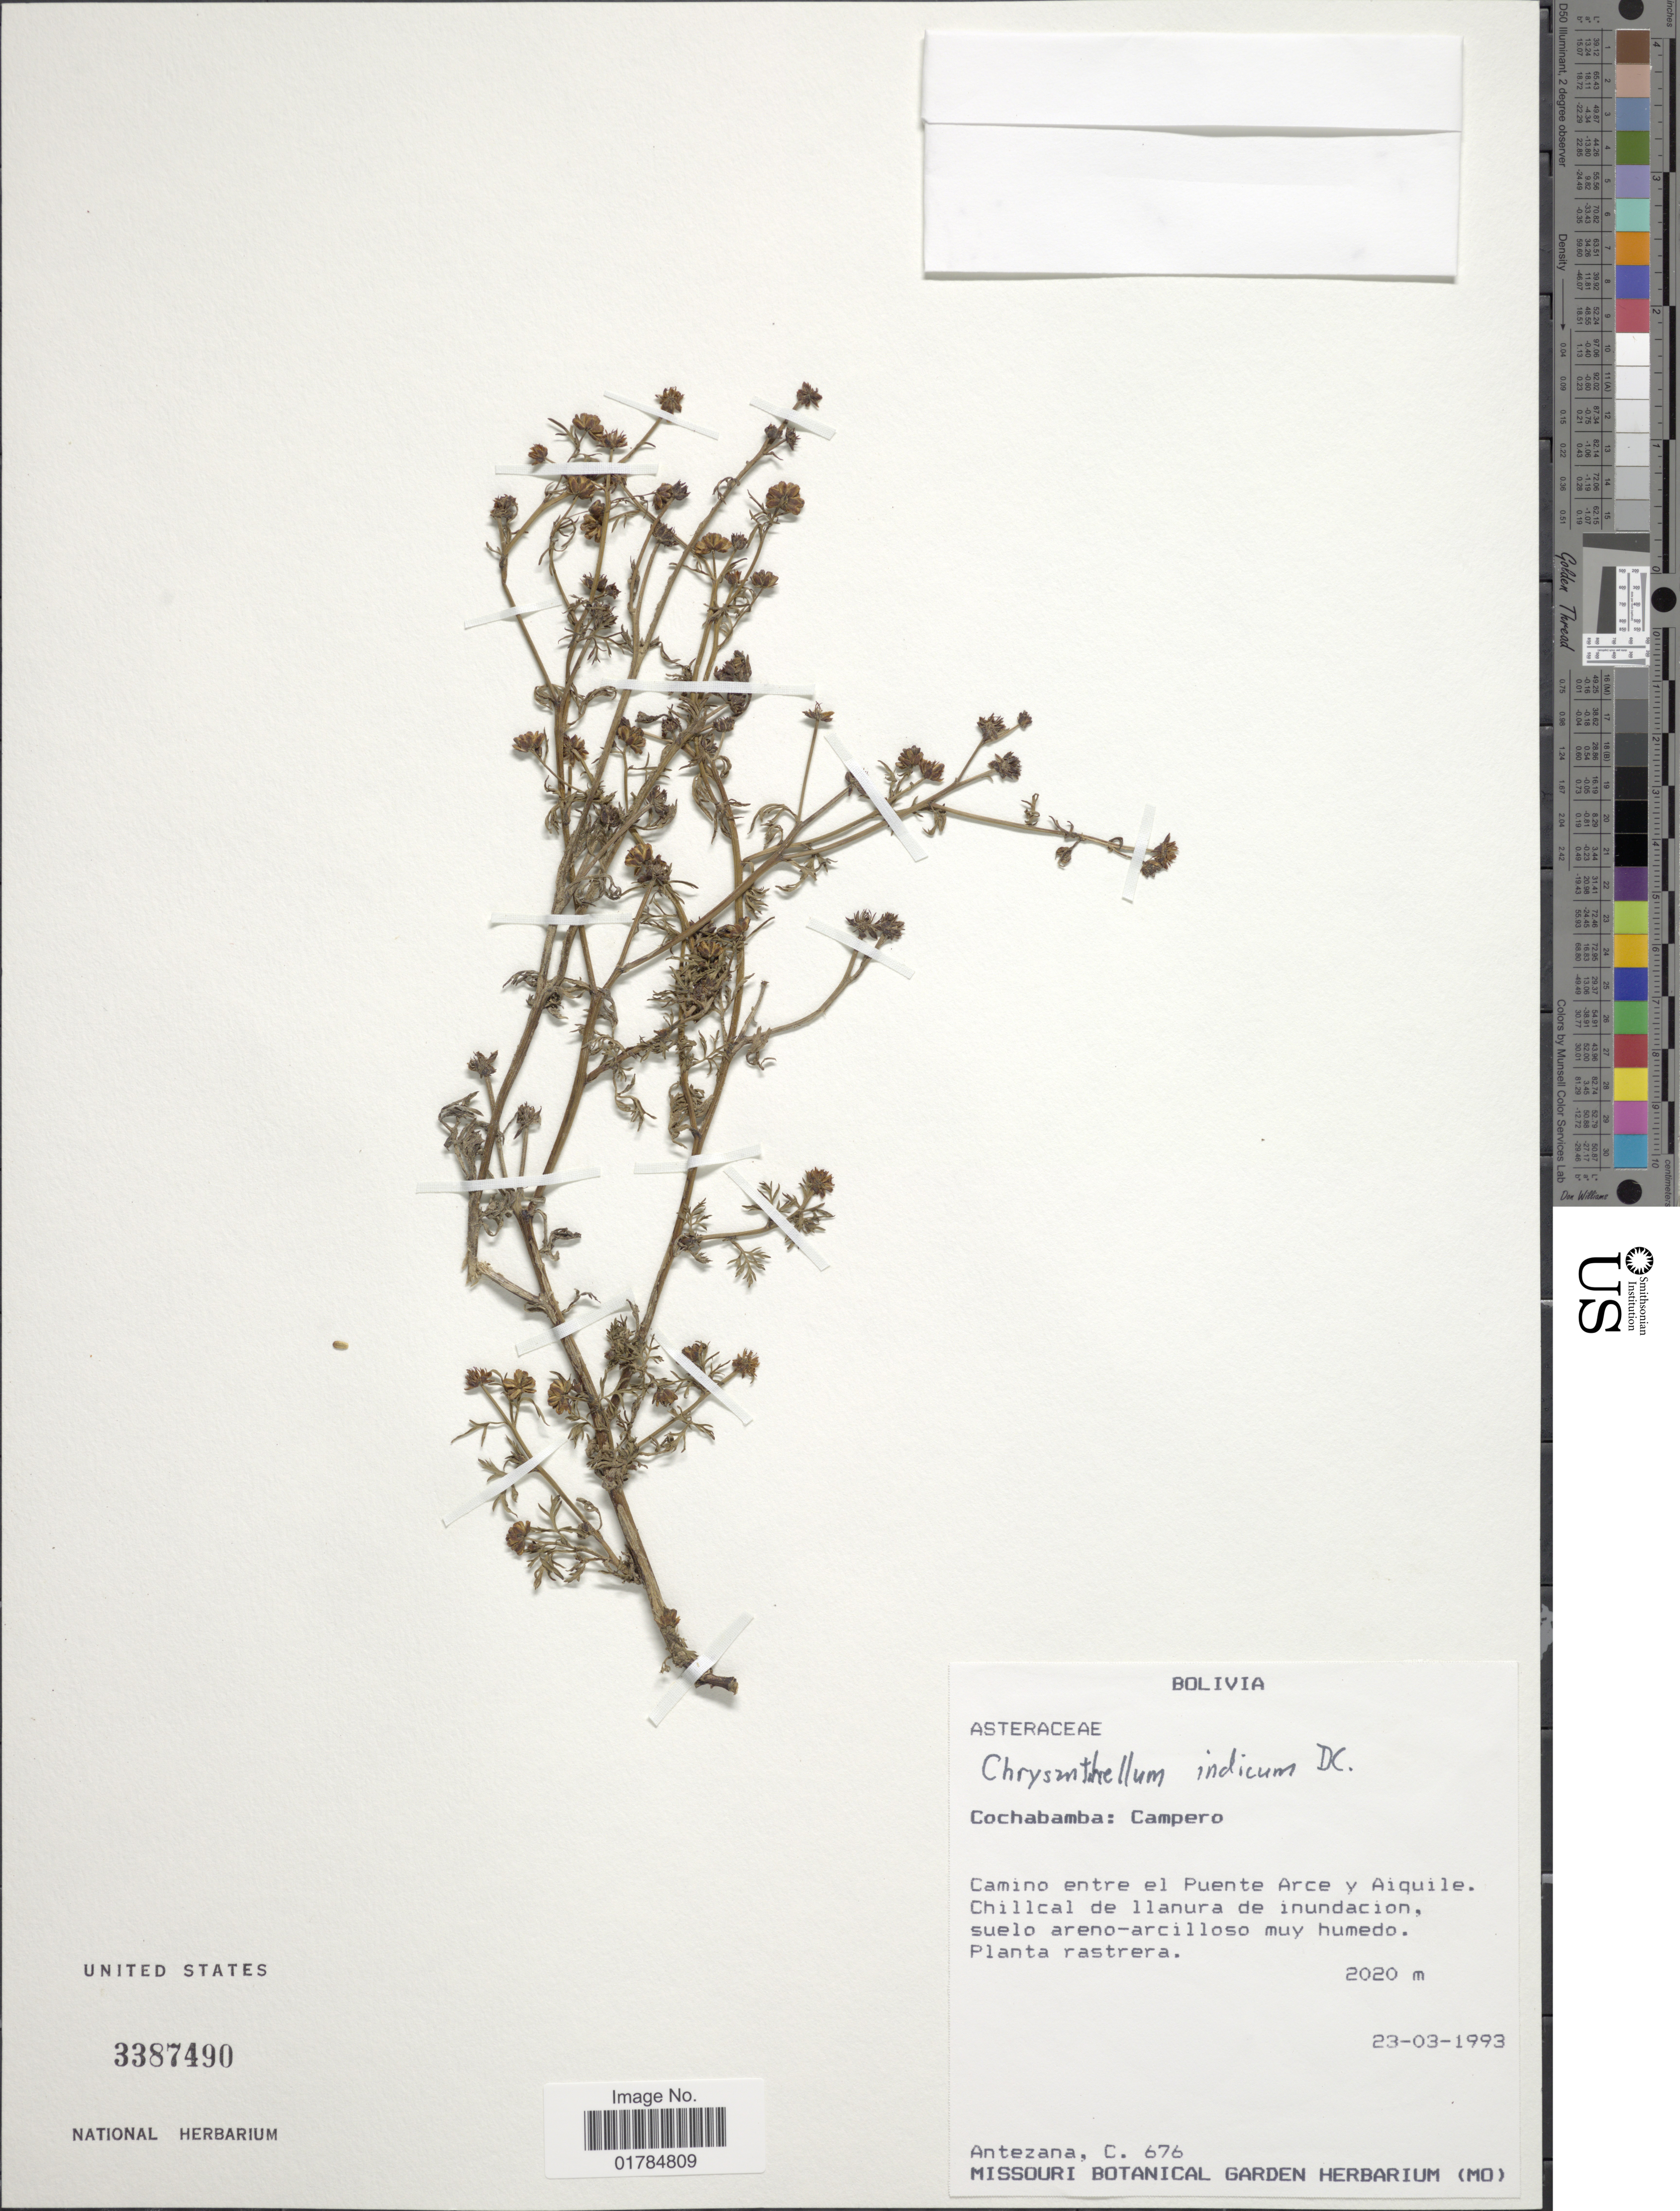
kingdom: Plantae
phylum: Tracheophyta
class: Magnoliopsida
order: Asterales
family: Asteraceae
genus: Chrysanthellum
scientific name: Chrysanthellum indicum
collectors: C. Antezana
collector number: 676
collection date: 1993-03-23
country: Bolivia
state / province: Cochabamba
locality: Campero. Camino entre el Puente Arce y Aiquile. Chillcal de llanura de inundacion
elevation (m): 2020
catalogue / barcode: US 3387490